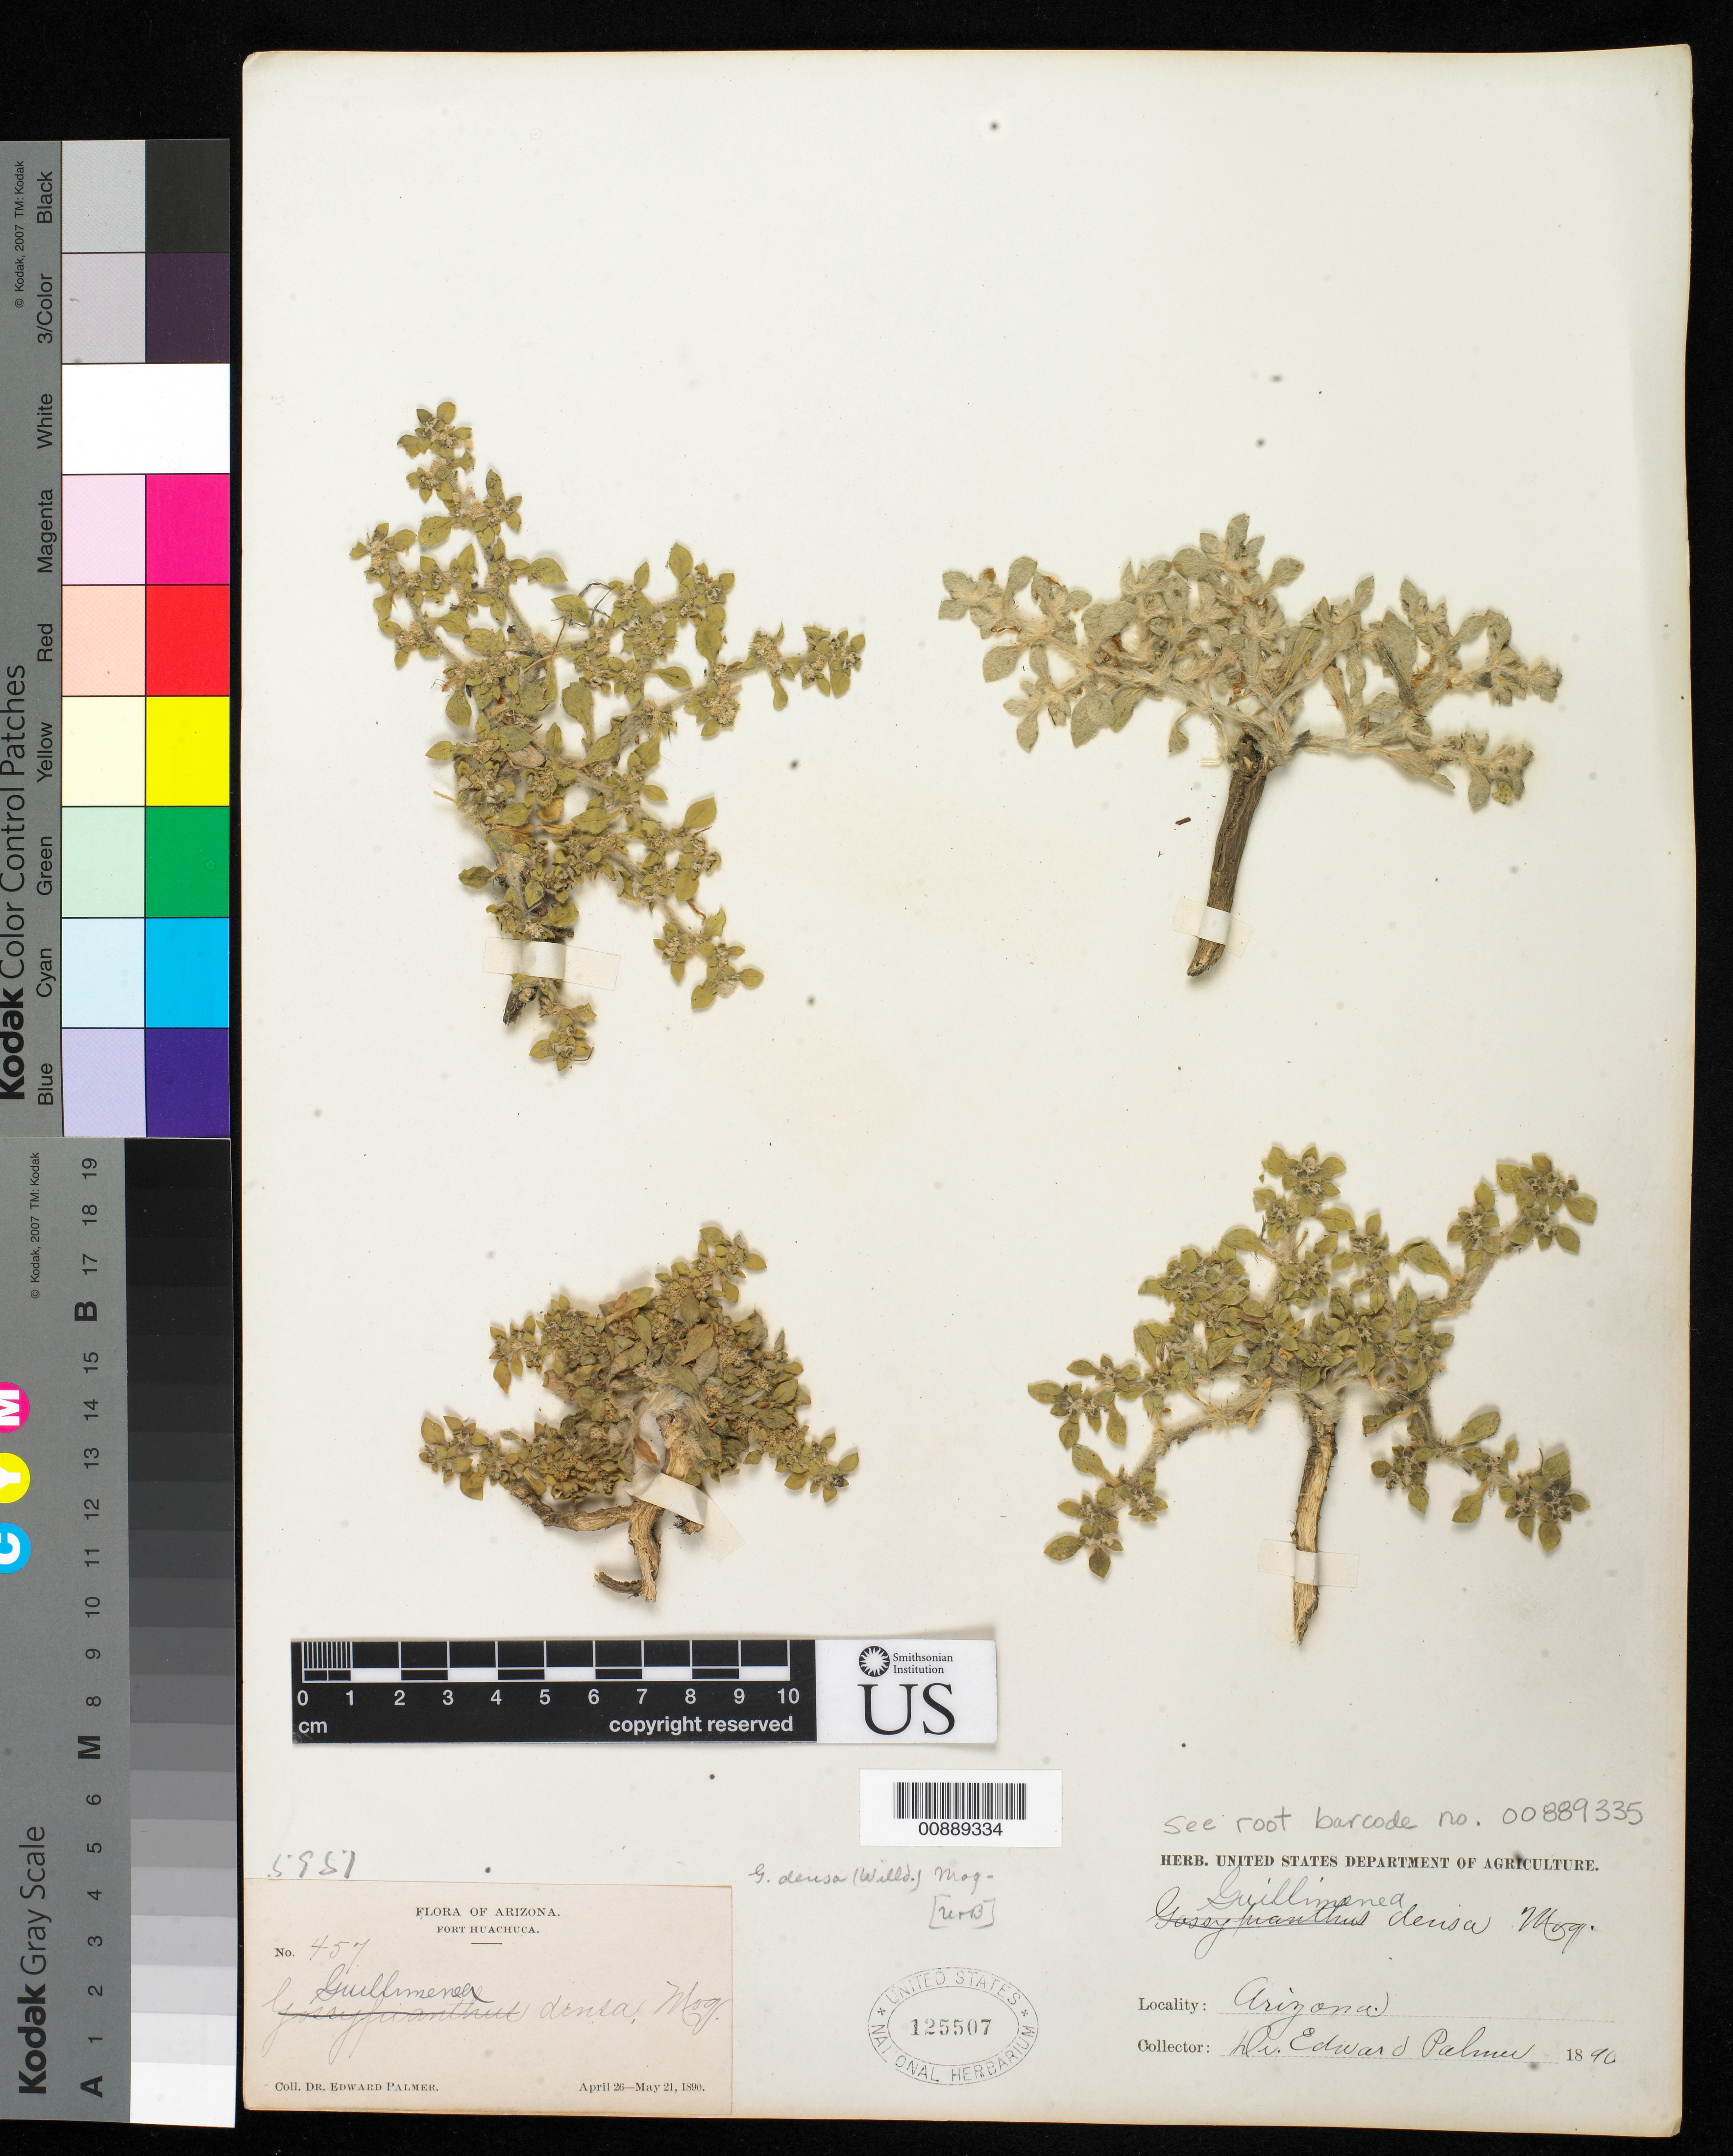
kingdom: Plantae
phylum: Tracheophyta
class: Magnoliopsida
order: Caryophyllales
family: Amaranthaceae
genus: Guilleminea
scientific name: Guilleminea densa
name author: (Humb. & Bonpl. ex Schult.) Moq.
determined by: Uline, E. B.; Bray, W. L.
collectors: E. Palmer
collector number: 457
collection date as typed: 26 Apr 1890 to 21 May 1890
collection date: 1890-04-26/1890-05-21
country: United States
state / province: Arizona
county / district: Cochise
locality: Fort Huachuca.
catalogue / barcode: US 125507